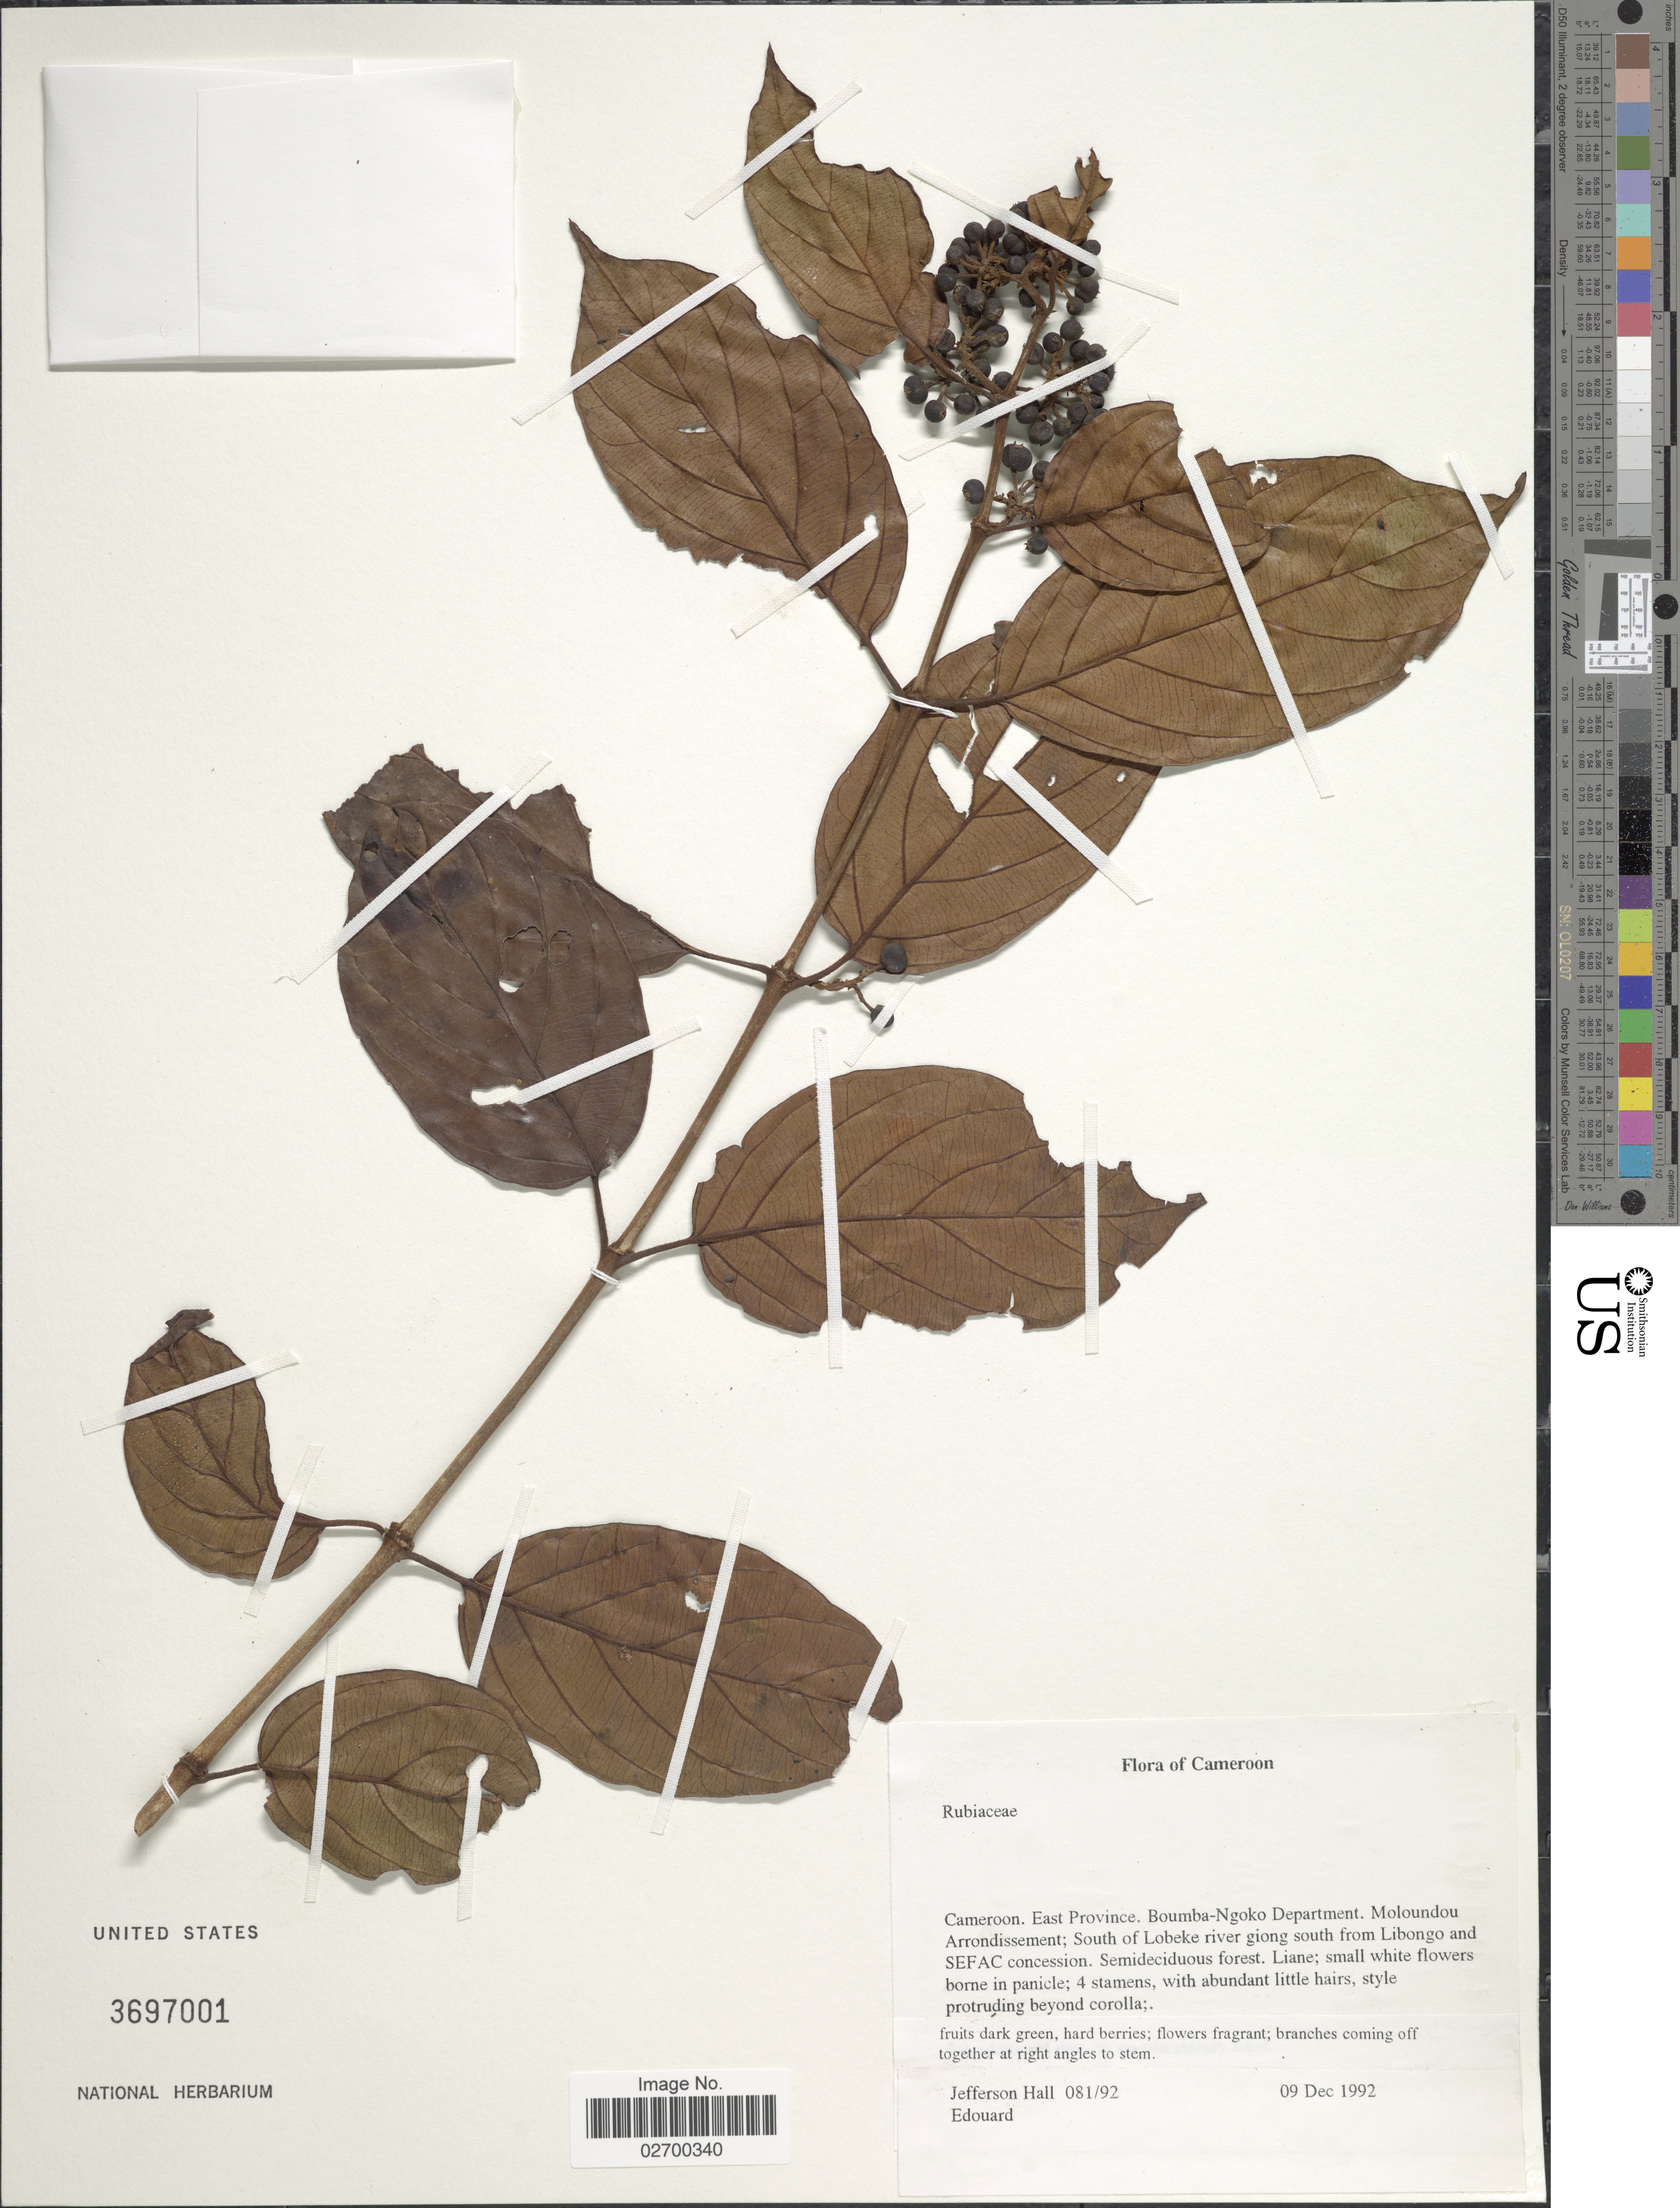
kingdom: Plantae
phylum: Tracheophyta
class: Magnoliopsida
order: Gentianales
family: Rubiaceae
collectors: J. Hall & -. Edouard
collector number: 081/92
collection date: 1992-12-09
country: Cameroon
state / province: Est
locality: East Province. Boumba-Ngoko Department. Moloundou Arrondissement; South of Lobeke river giong south from Libongo and SEFAC concession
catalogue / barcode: US 3697001